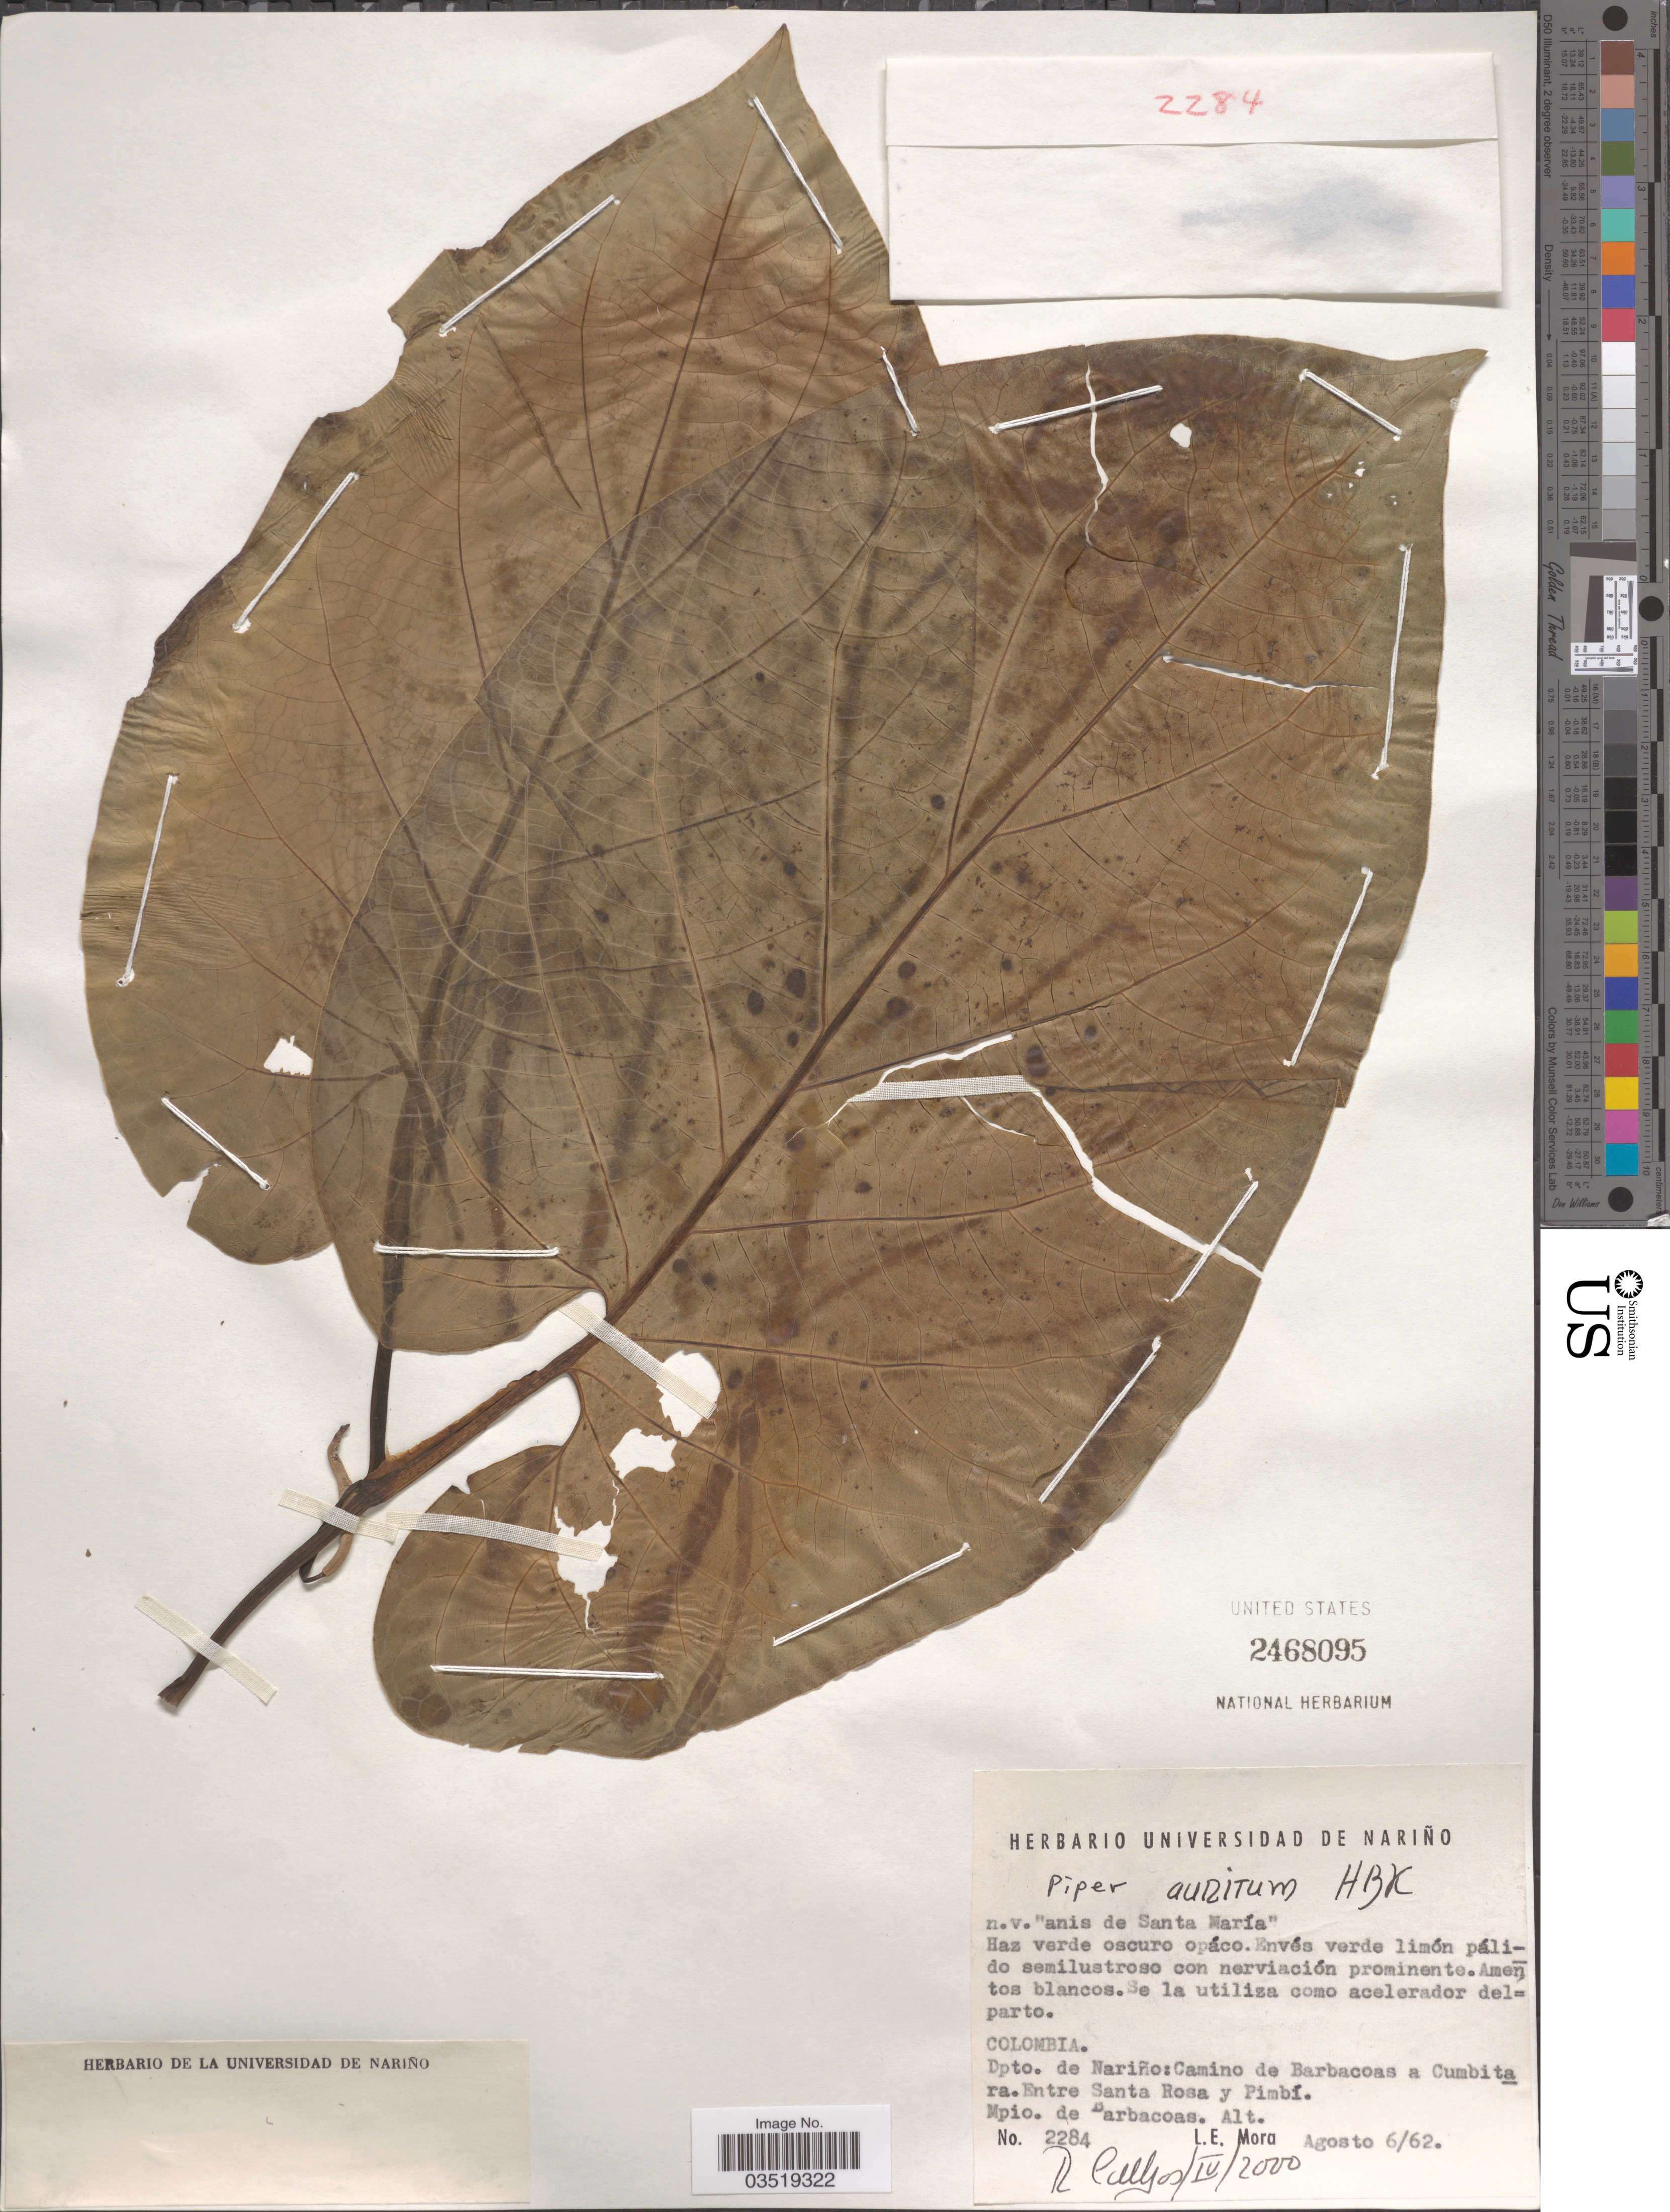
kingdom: Plantae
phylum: Tracheophyta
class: Magnoliopsida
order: Piperales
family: Piperaceae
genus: Piper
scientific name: Piper auritum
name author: Kunth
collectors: L. Mora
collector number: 2284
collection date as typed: Transcribed d/m/y: 6/8/62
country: Colombia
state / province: Nariño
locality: Dpto. de Narño: Camino de Barbacoas a Cumbitara. Entre Santa Rosa y Pimbí. Mpio. de Barbacoas.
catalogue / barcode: US 2468095